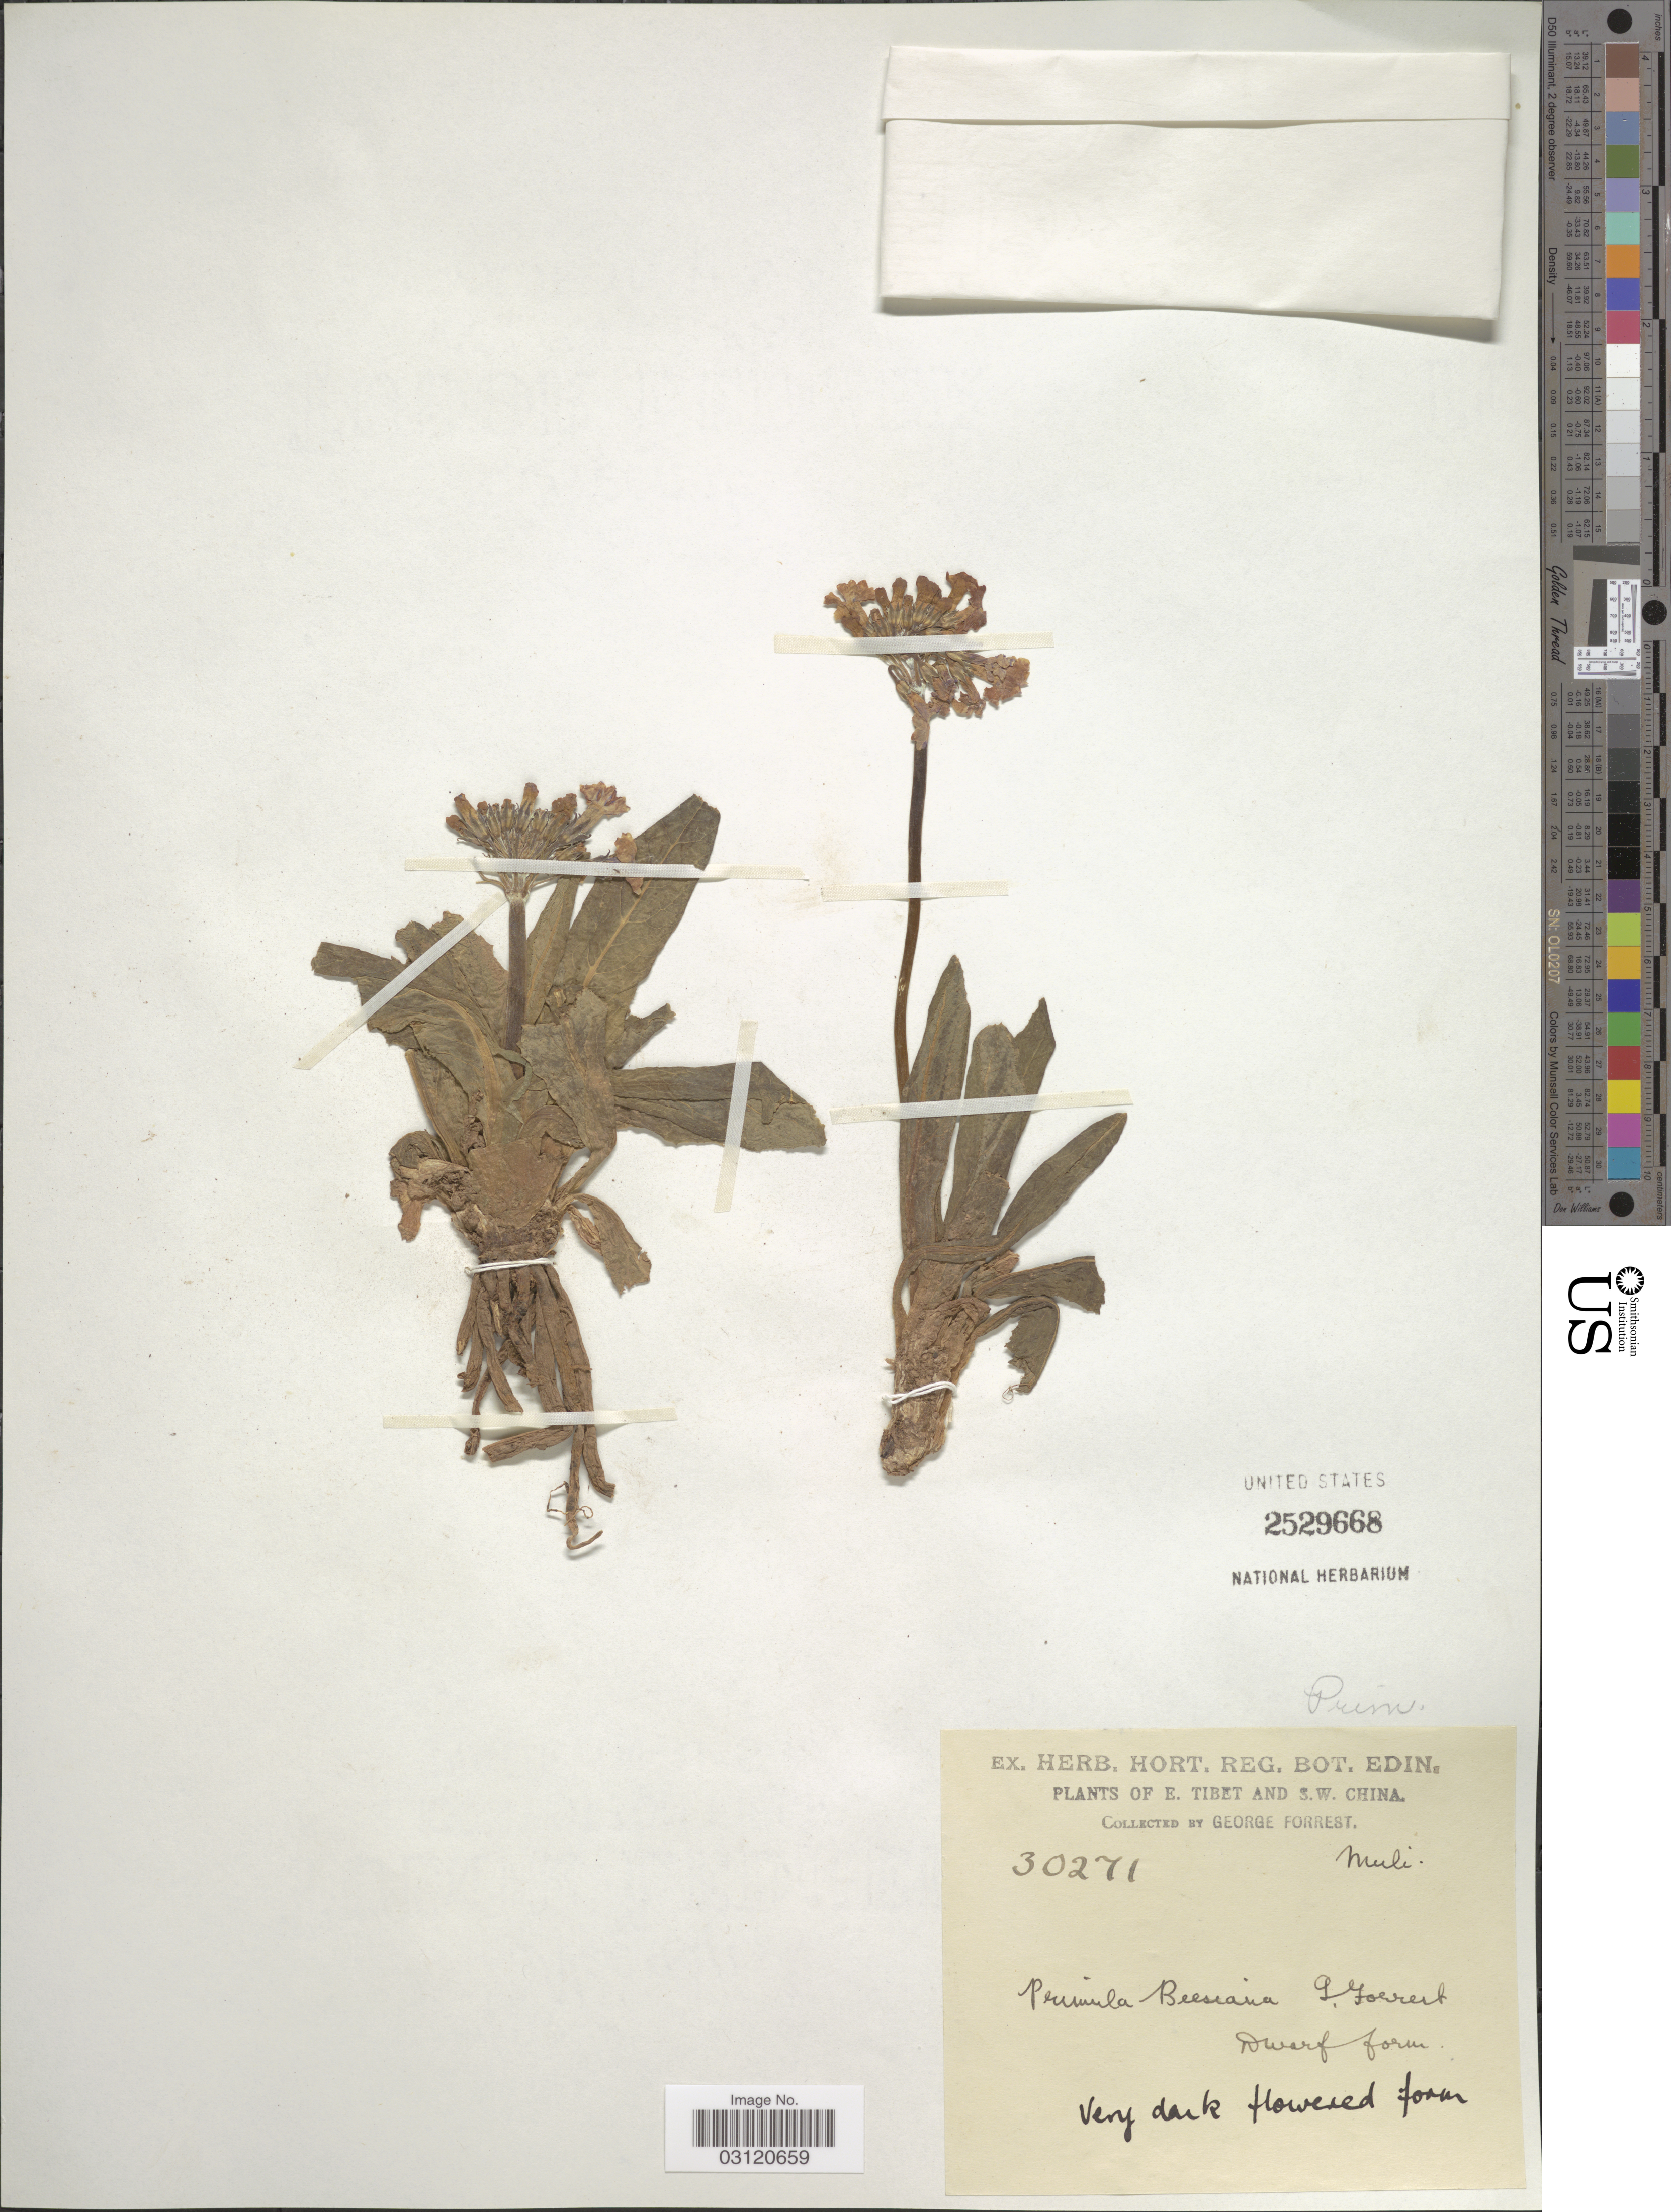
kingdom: Plantae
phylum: Tracheophyta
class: Magnoliopsida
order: Ericales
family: Primulaceae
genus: Primula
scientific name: Primula beesiana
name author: Forrest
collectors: G. Forrest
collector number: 30271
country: China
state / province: Xizang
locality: E. Tibet and S.W. China, Muli.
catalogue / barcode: US 2529668